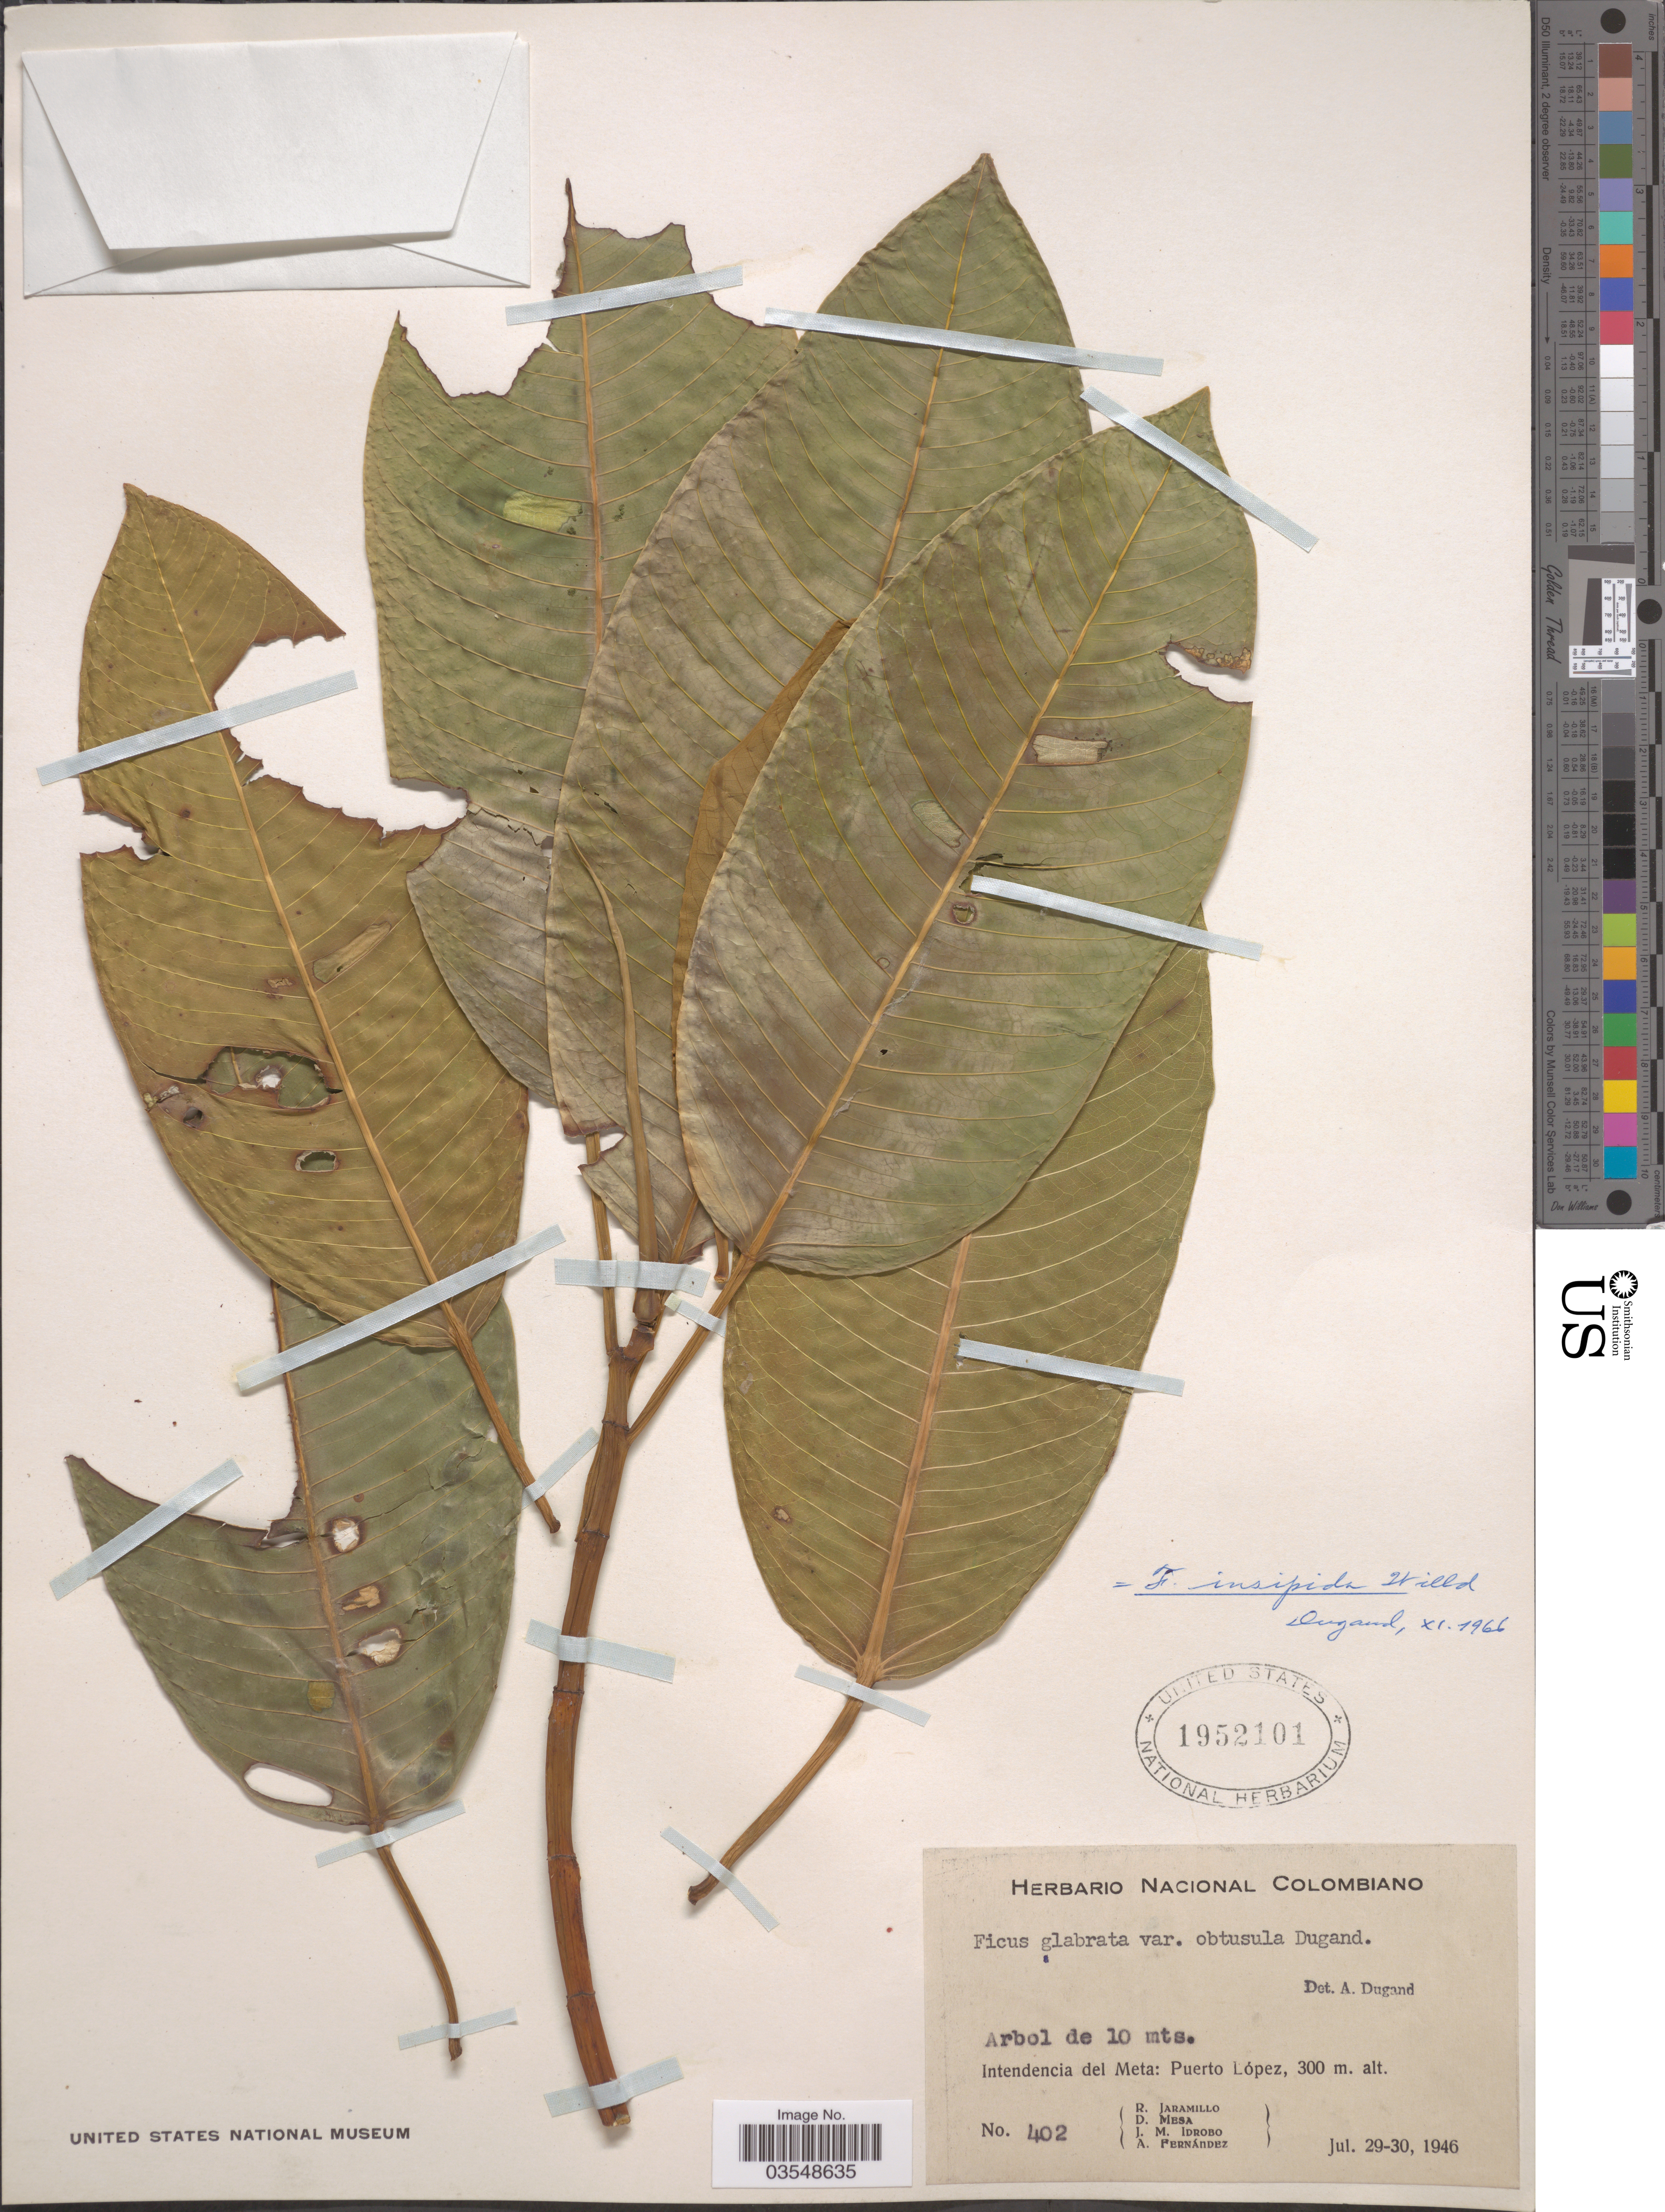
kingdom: Plantae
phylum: Tracheophyta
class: Magnoliopsida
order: Rosales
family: Moraceae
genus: Ficus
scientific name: Ficus insipida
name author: Willd.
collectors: R. Jaramillo, D. Mesa, J. M. Idrobo & A. Fernandez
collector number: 402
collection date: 1946-07-29/1946-07-30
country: Colombia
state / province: Meta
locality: Intendencia del Meta: Puerto López.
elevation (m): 300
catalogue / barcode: US 1952101